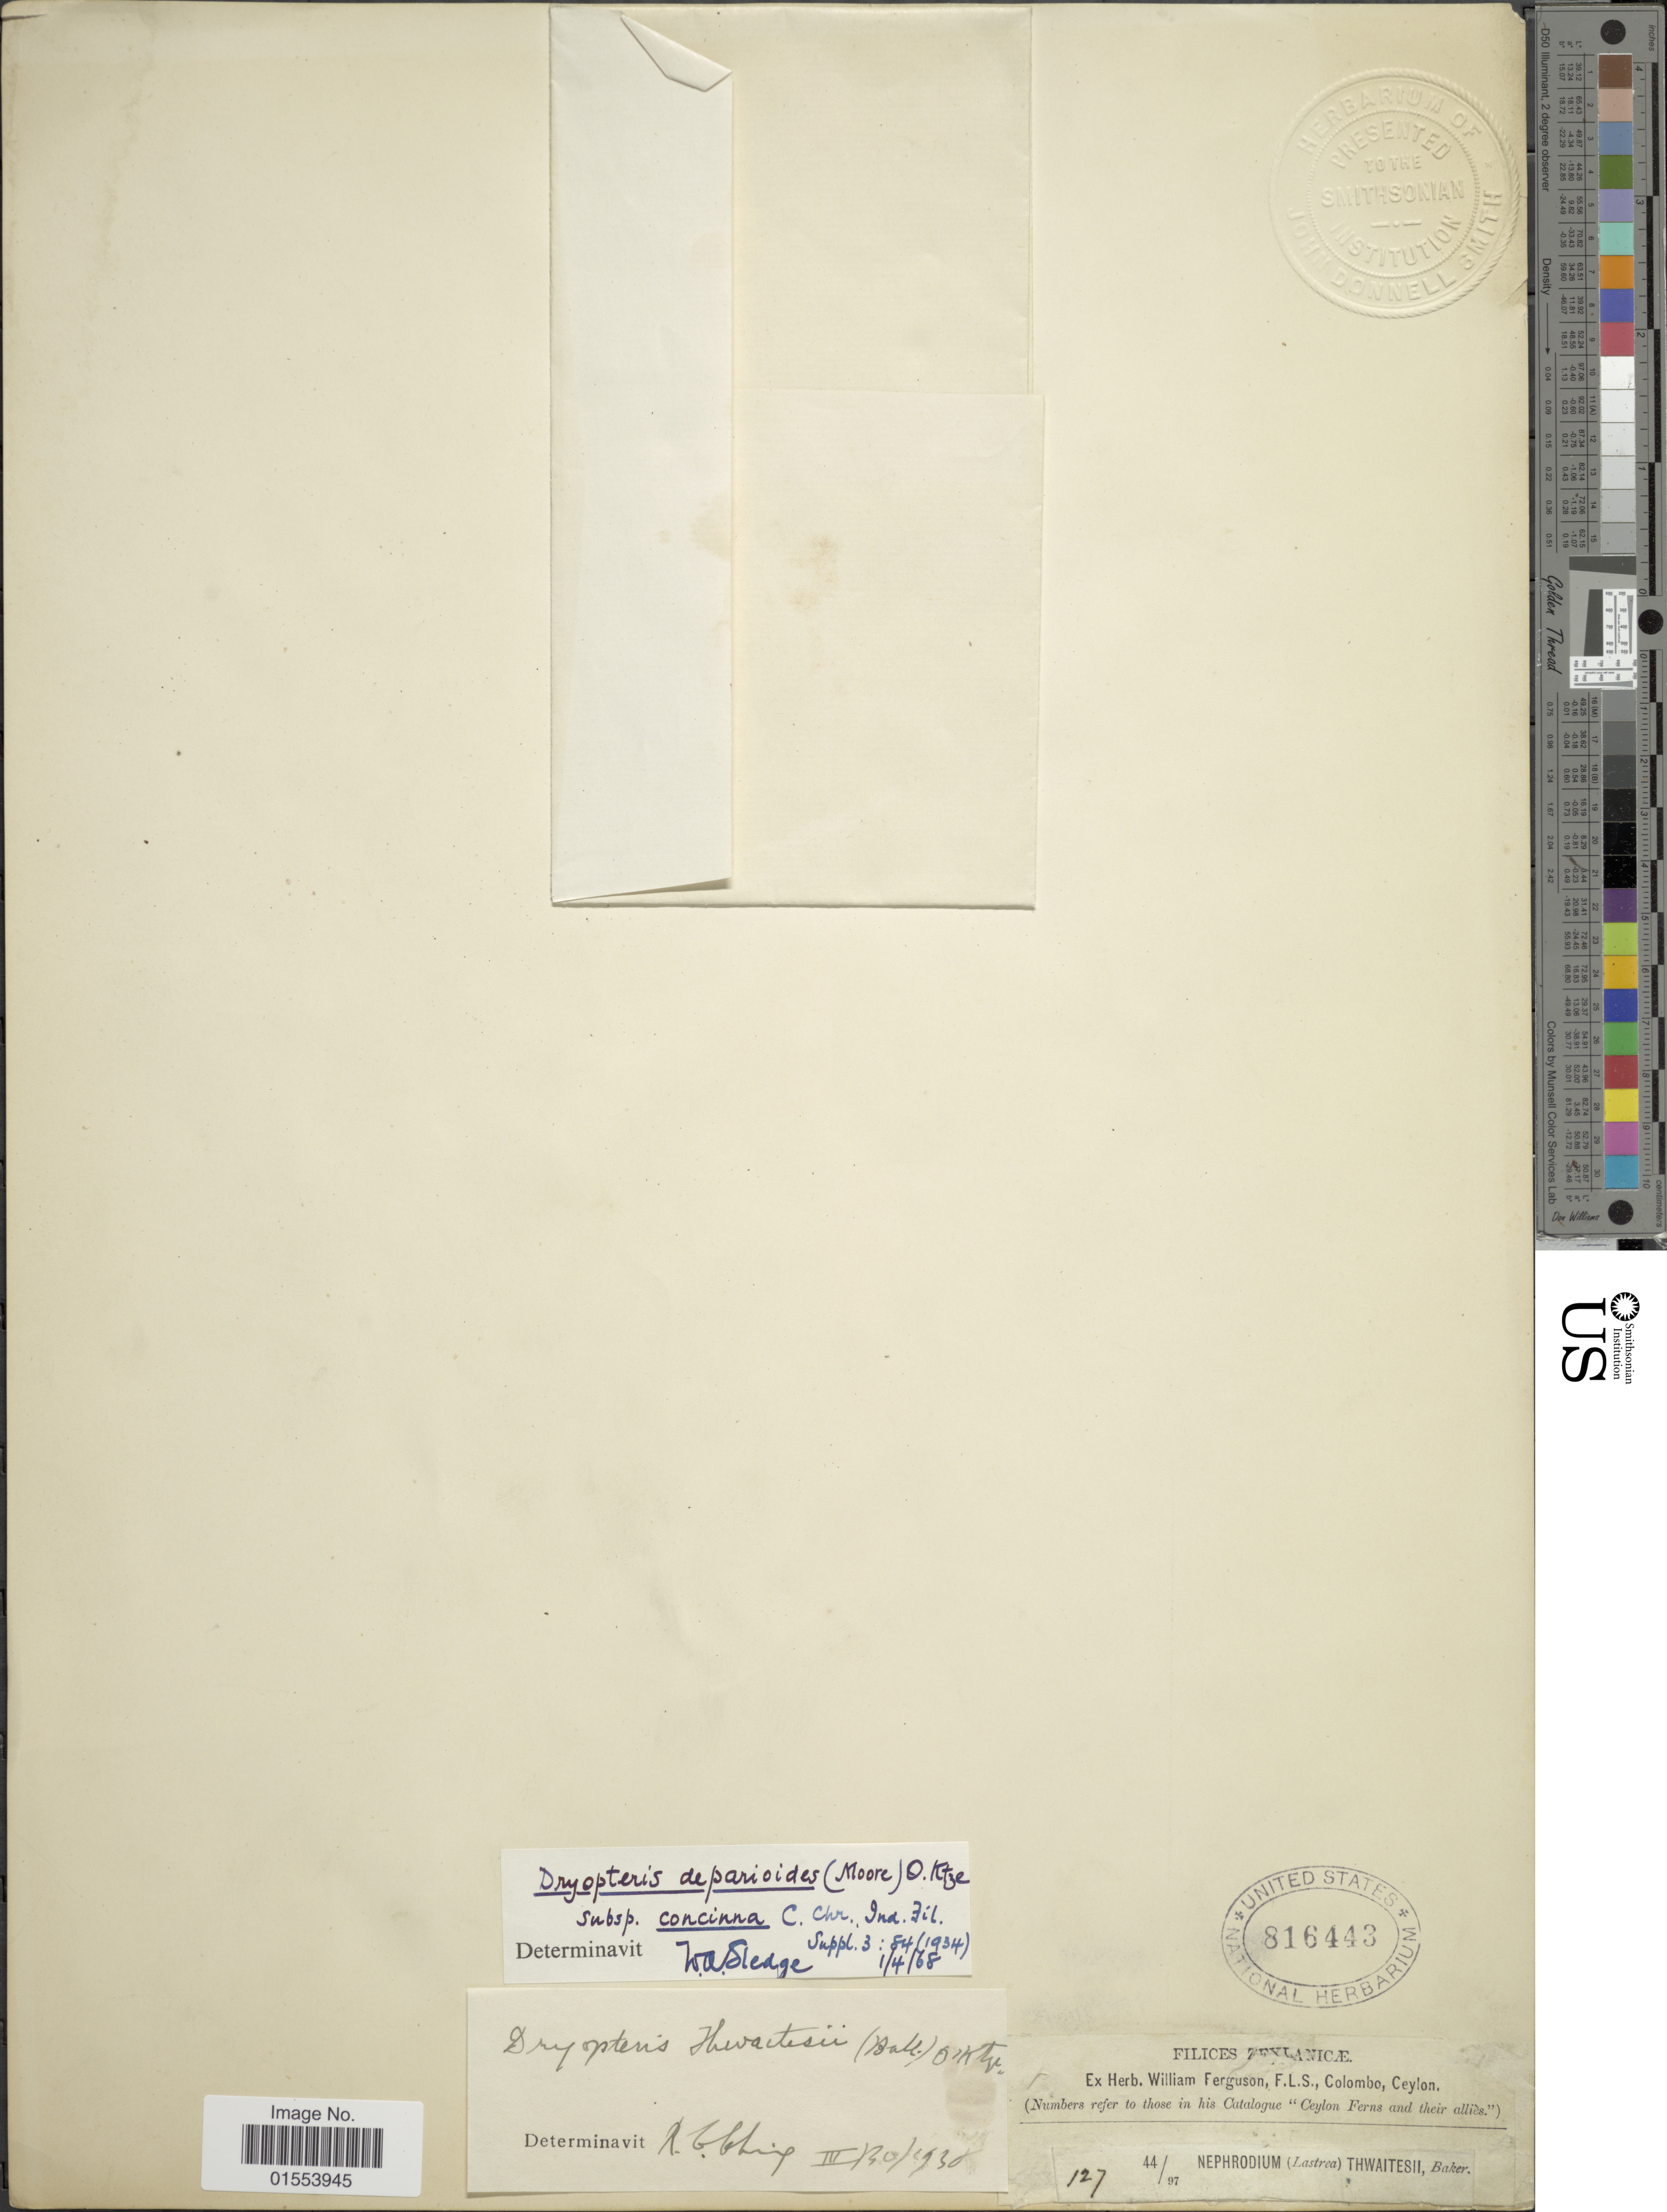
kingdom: Plantae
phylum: Tracheophyta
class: Polypodiopsida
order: Polypodiales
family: Dryopteridaceae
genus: Dryopteris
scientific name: Dryopteris deparioides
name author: (T. Moore) Kuntze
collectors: ex herb. W. Ferguson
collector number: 127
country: Sri Lanka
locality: Zeylanicae, Ceylon.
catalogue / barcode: US 816443